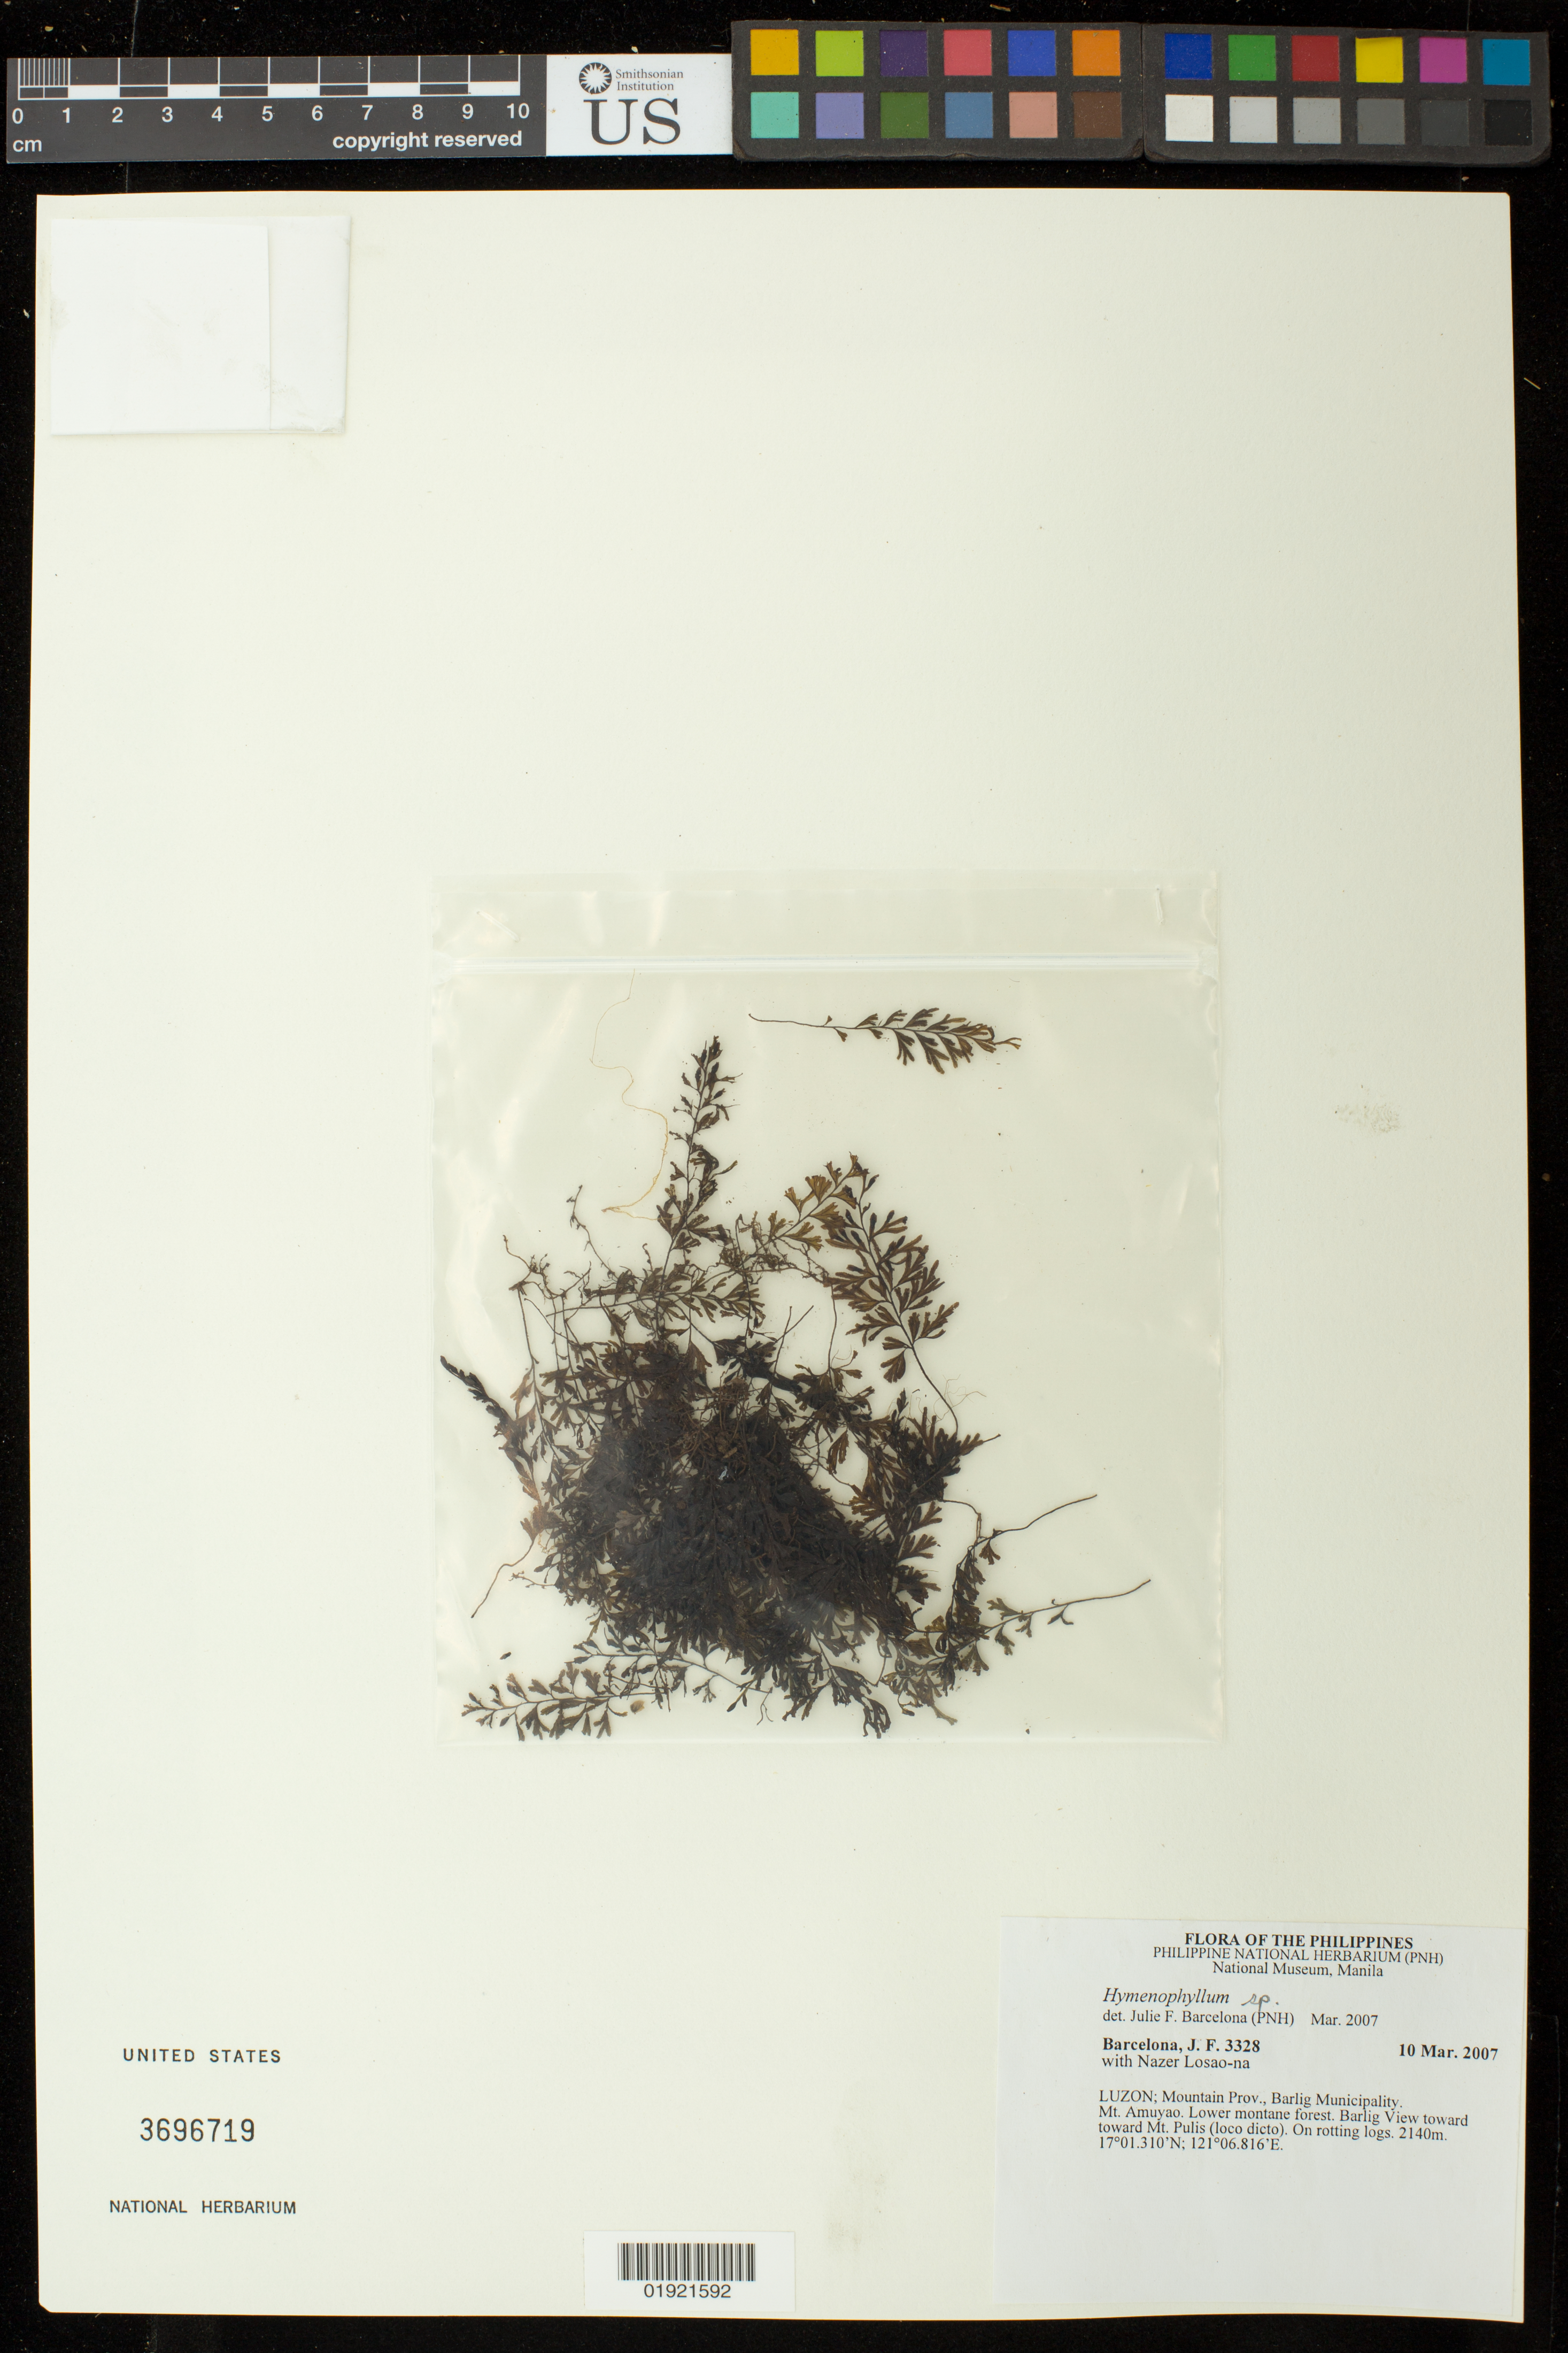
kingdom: Plantae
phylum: Tracheophyta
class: Polypodiopsida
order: Hymenophyllales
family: Hymenophyllaceae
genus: Hymenophyllum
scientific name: Hymenophyllum sp.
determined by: Barcelona, J. F.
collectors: J. F. Barcelona & N. Losao-na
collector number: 3328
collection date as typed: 10 Mar. 2007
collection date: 2007-03-10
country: Philippines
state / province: Cordillera (Administrative Region)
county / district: Mountain province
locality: Barlig Municipality. Mt. Amuyao. Lower montane forest. Barlig View toward Mt. Pulis (loco dicto).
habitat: On rotting logs.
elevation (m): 2140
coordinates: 17 01.310 N, 121 06.816 E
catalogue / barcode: US 3696719